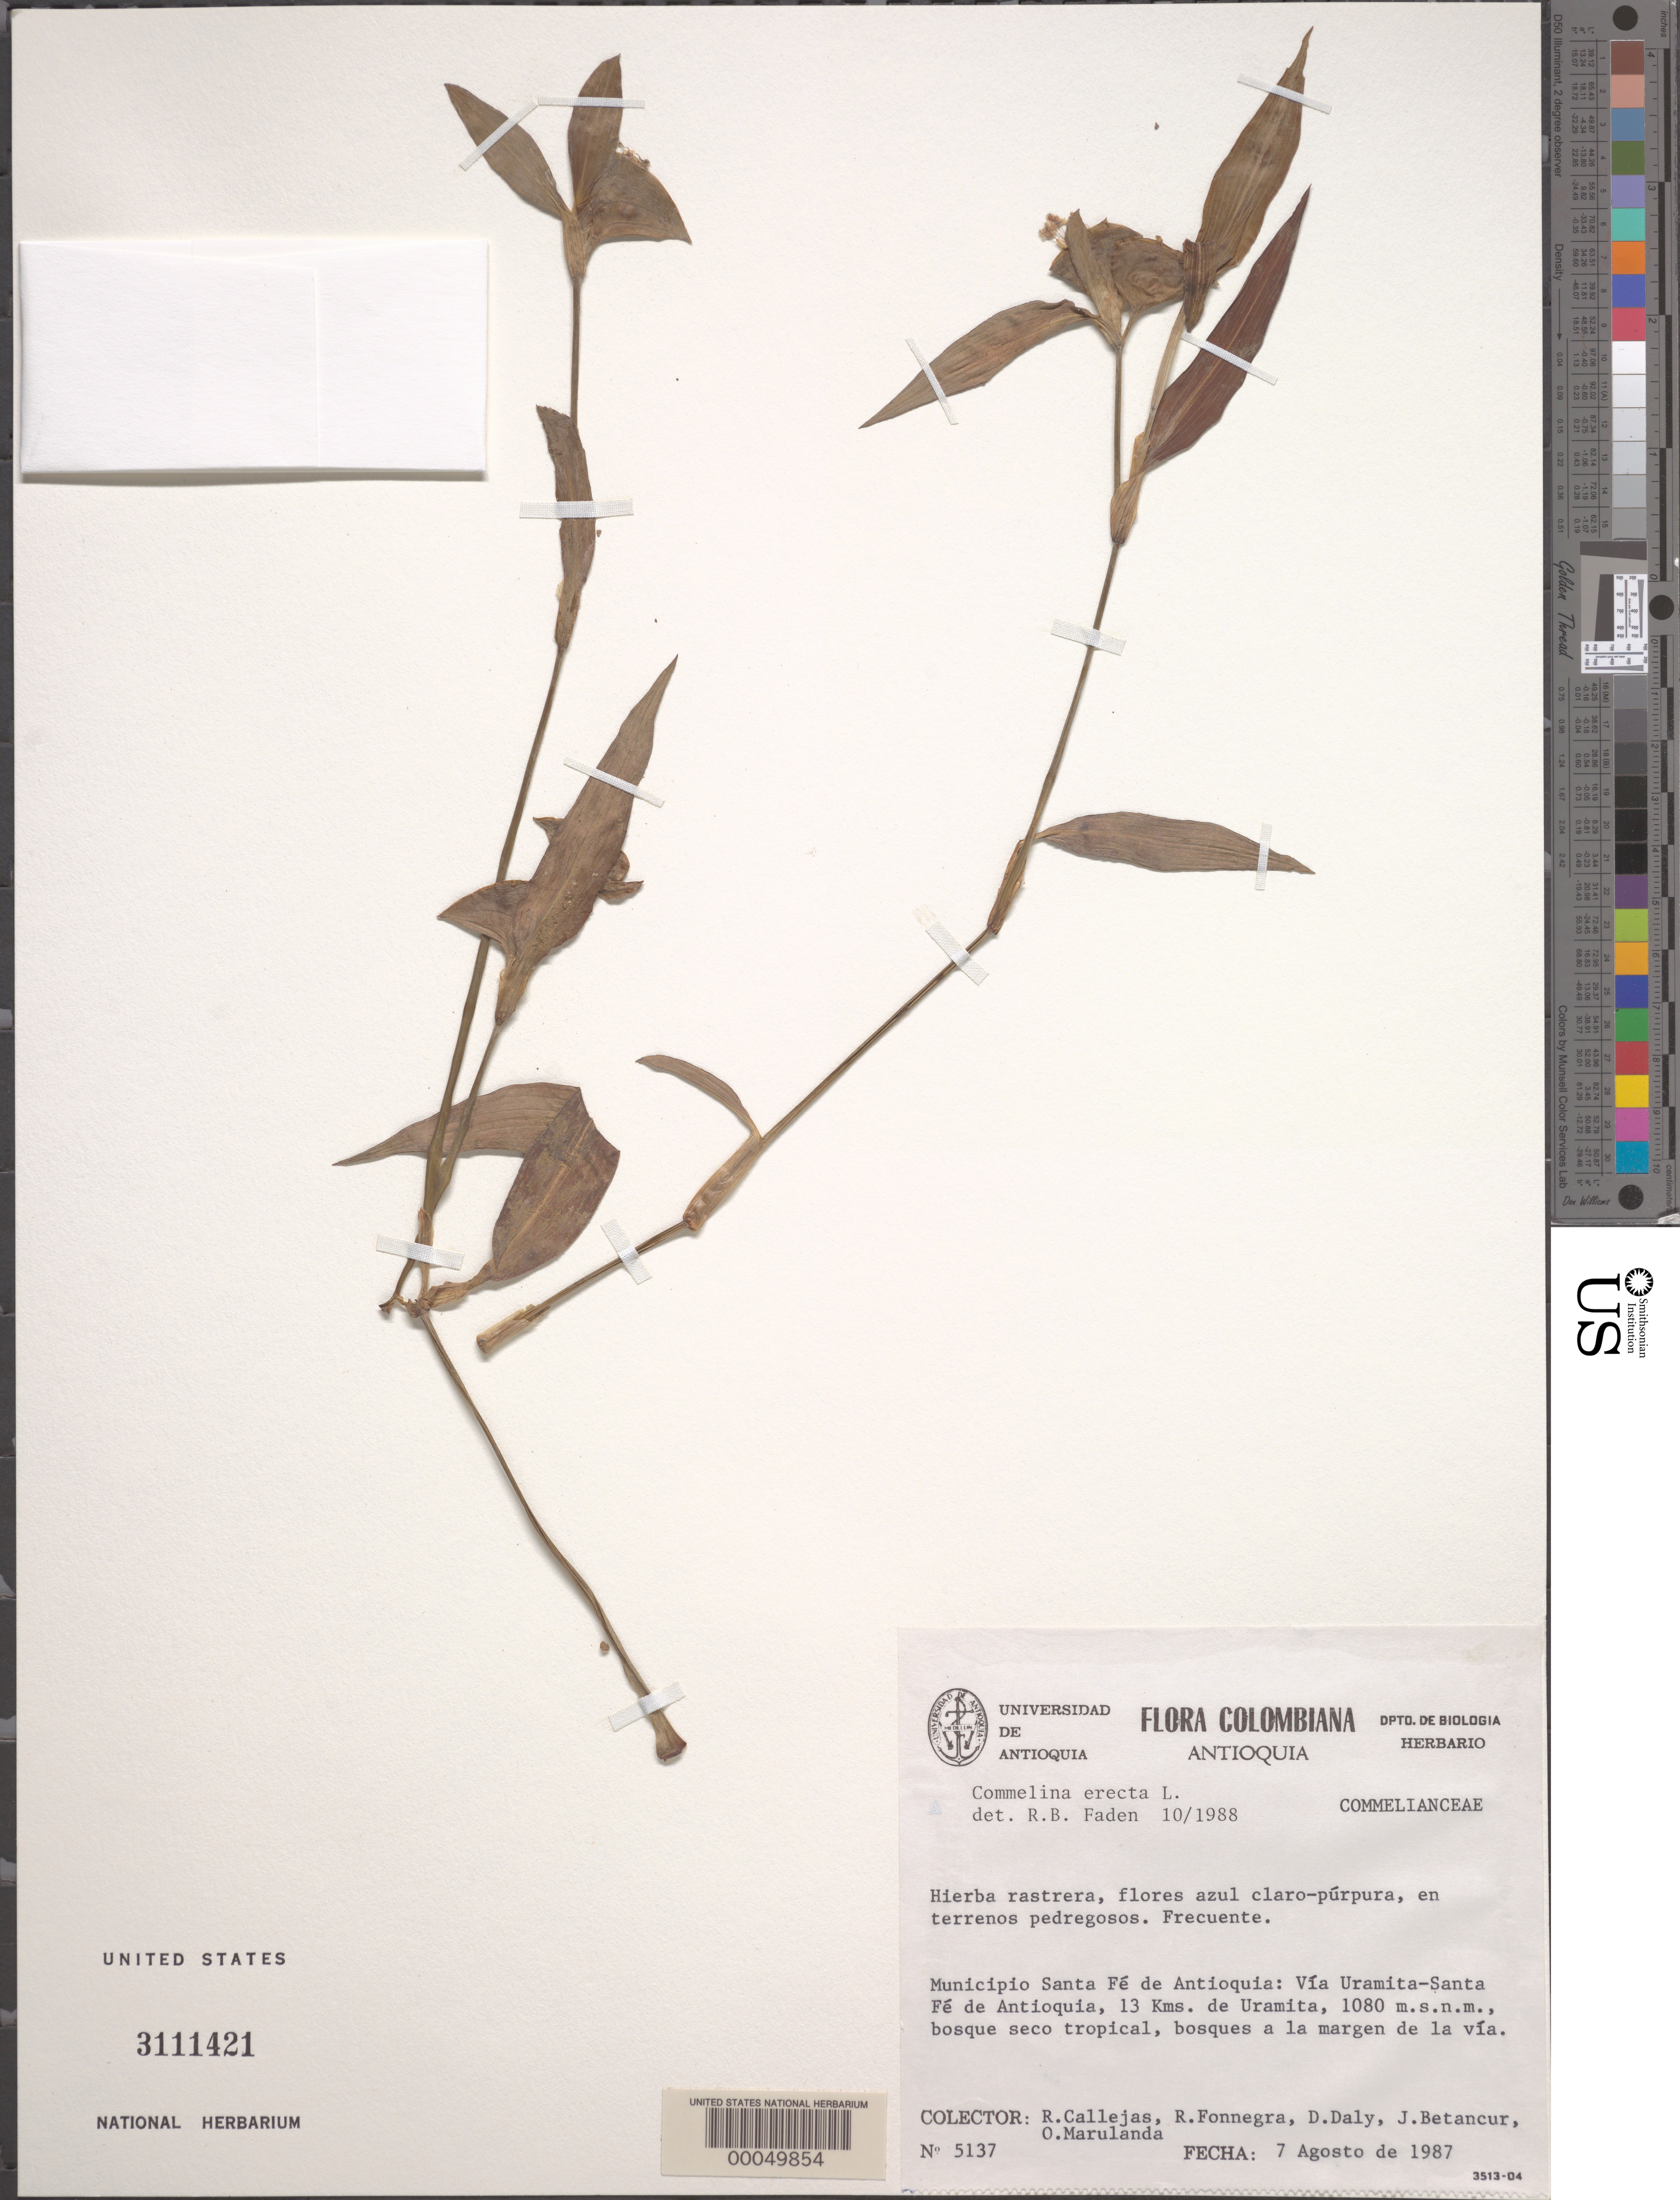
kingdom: Plantae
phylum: Tracheophyta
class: Liliopsida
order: Commelinales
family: Commelinaceae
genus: Commelina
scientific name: Commelina erecta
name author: L.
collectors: R. Callejas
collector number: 5137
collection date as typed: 07 Aug 1987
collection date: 1987-08-07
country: Colombia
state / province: Antioquia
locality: Santa fe Mun. (?), road Uramita-Santa fe to Antioquia, 13 kms of Uramita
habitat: Woods bordering roadside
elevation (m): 1080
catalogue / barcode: US 3111421